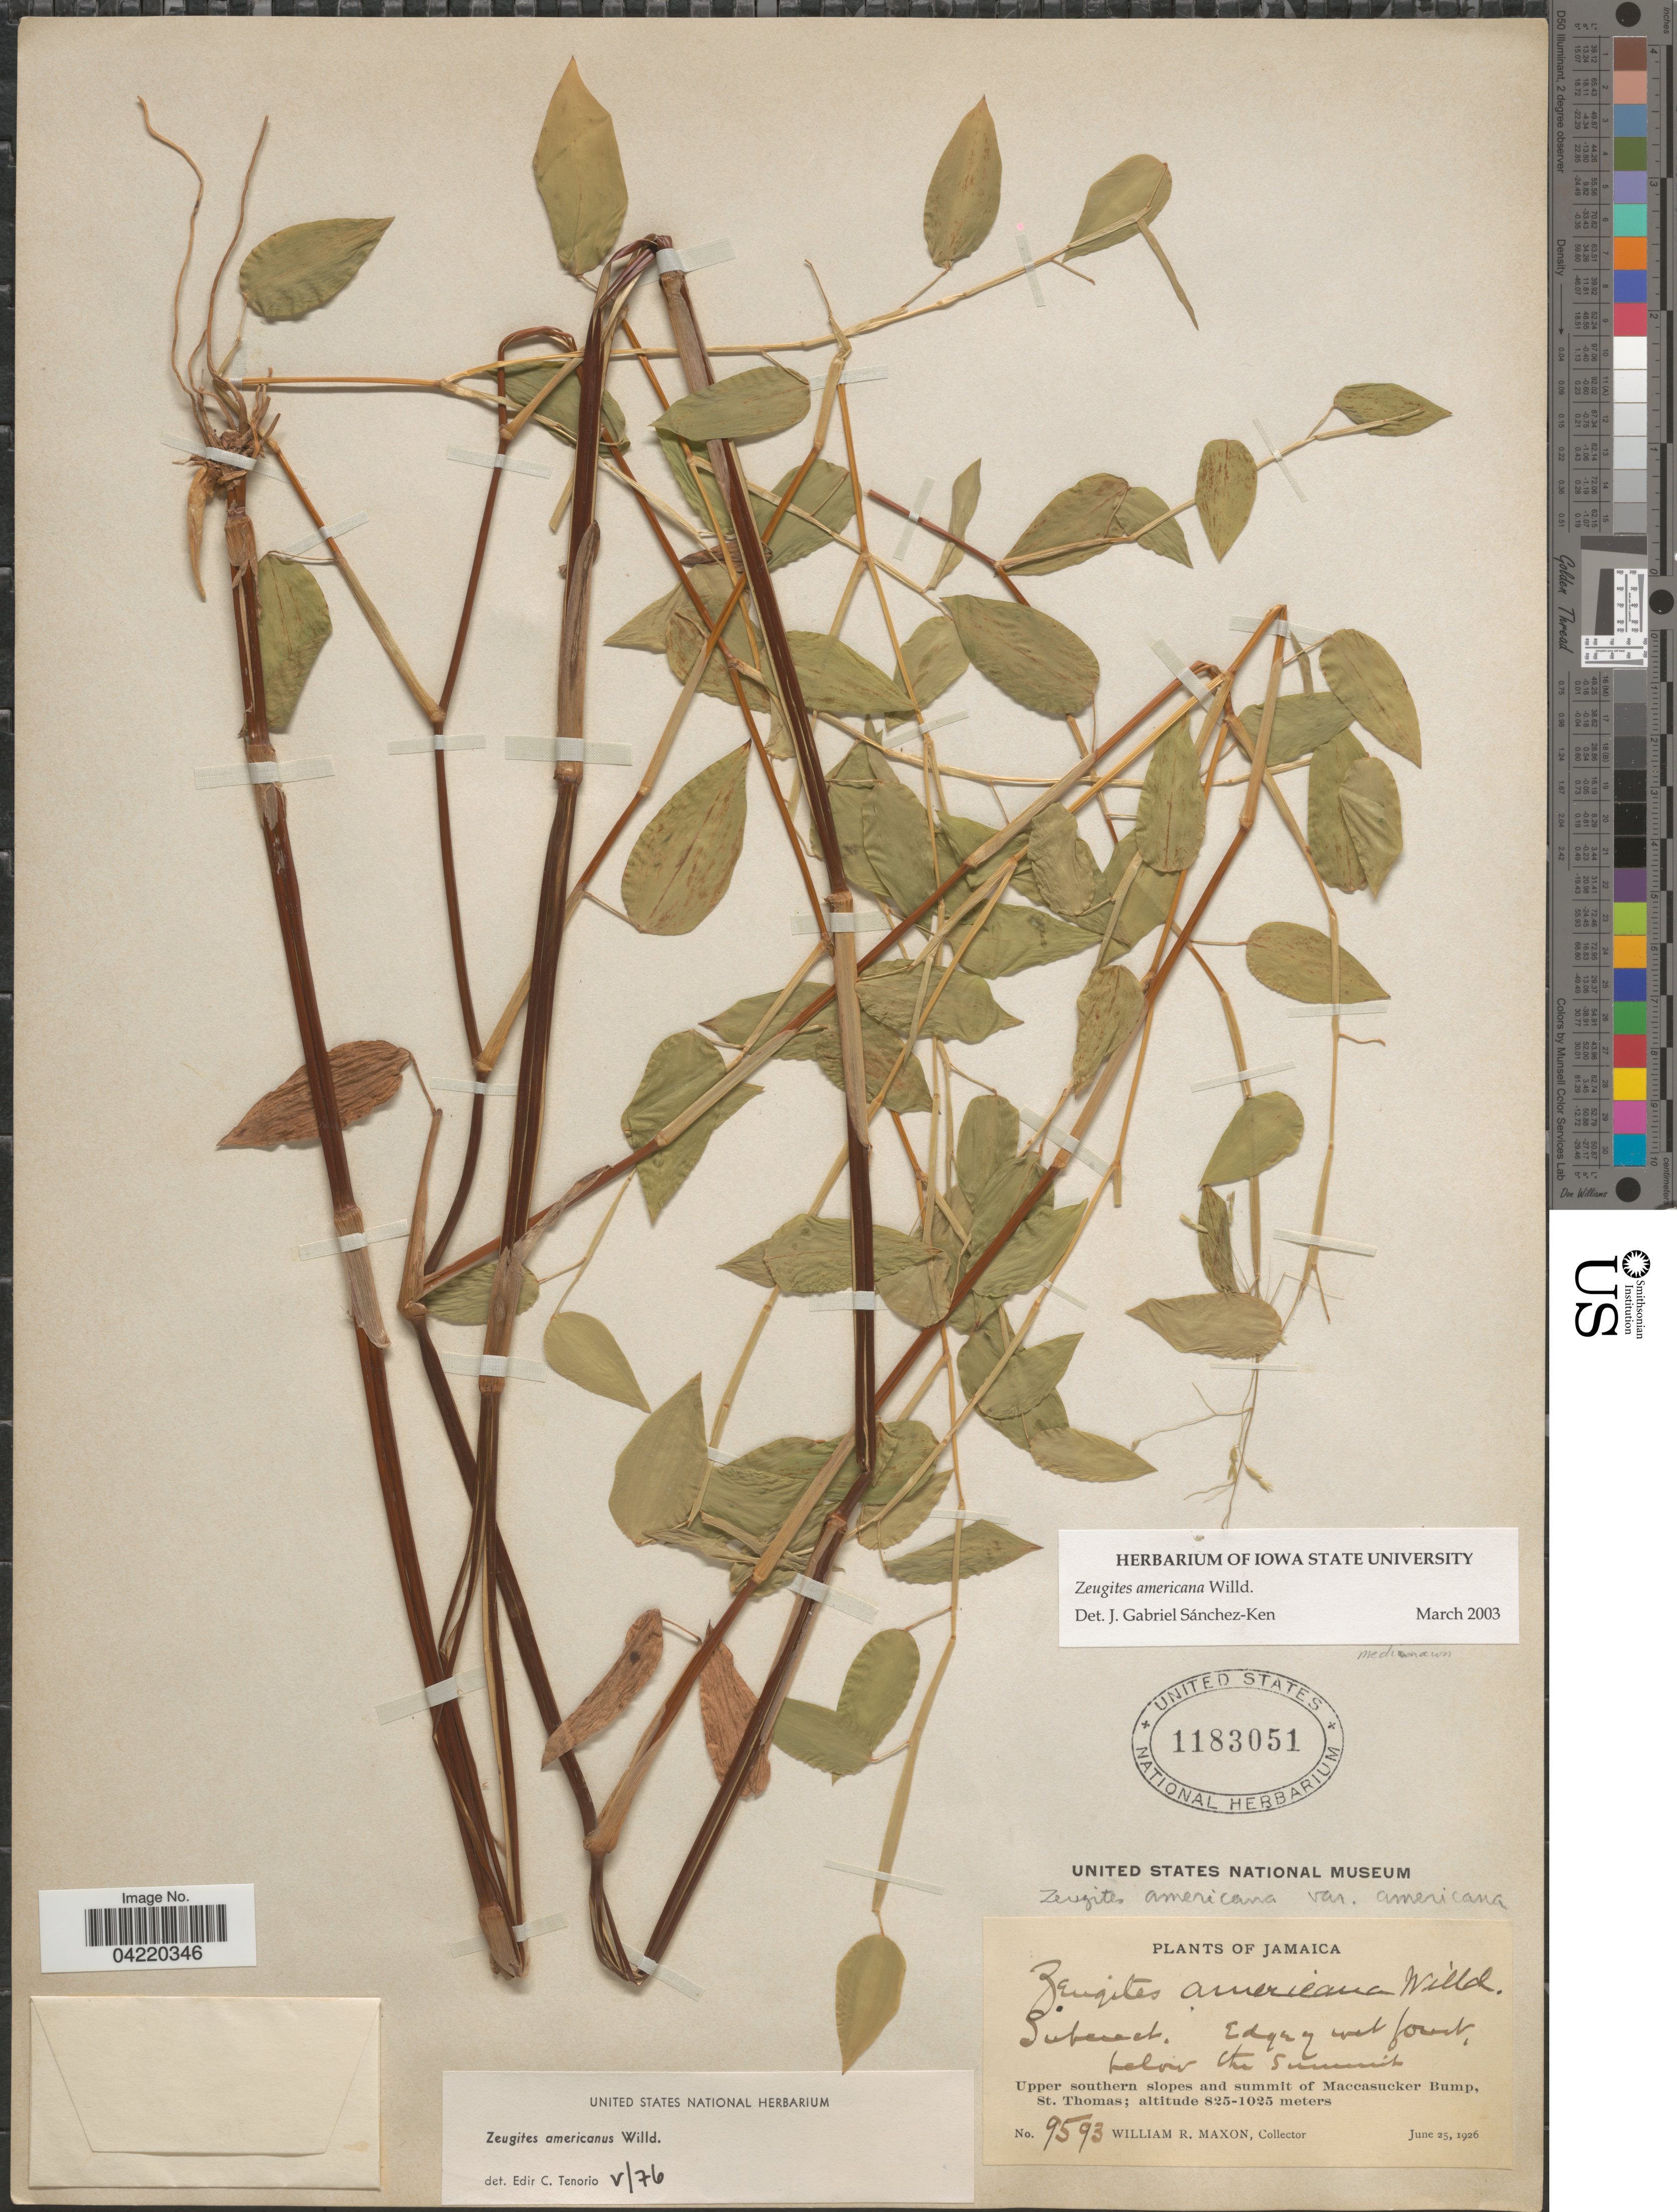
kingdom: Plantae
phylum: Tracheophyta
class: Liliopsida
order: Poales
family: Poaceae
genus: Zeugites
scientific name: Zeugites americanus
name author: Willd.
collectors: W. R. Maxon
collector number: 9593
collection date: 1926-06-25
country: Jamaica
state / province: Saint Thomas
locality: Edge of wet forest, below the summit. Upper southern slopes and summit of Maccasucker Bump, St. Thomas.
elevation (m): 825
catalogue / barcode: US 1183051